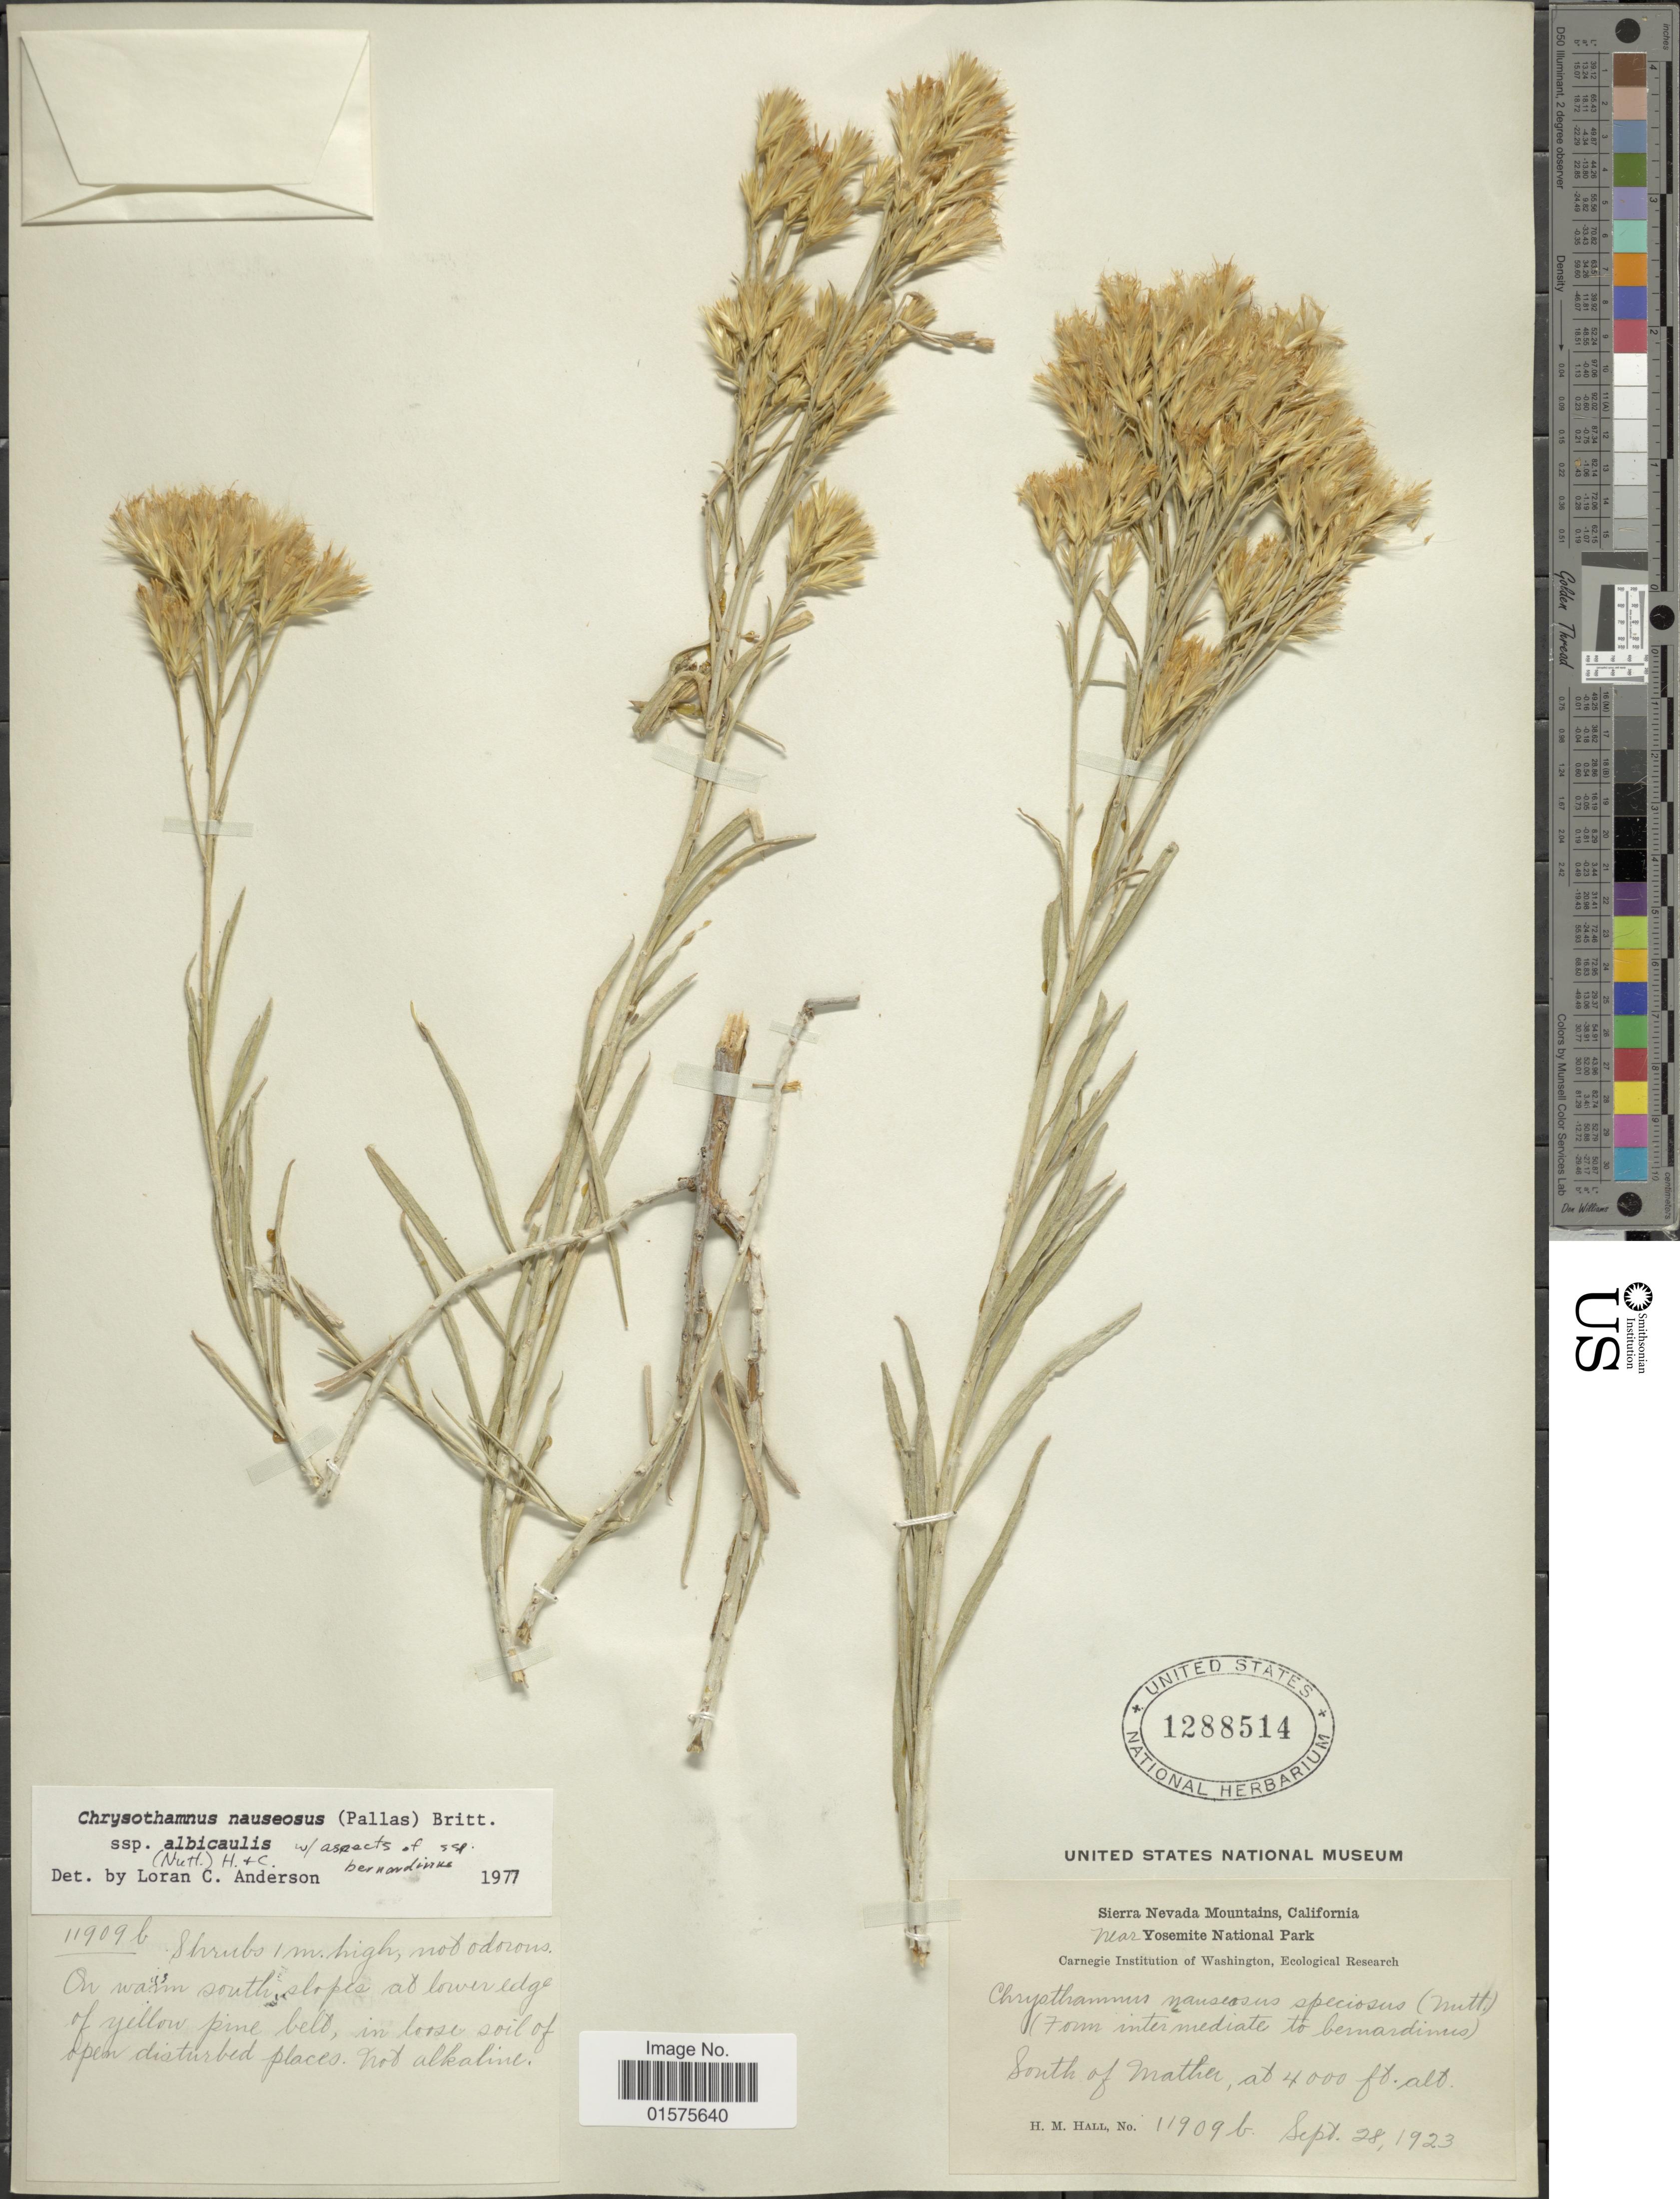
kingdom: Plantae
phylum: Tracheophyta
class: Magnoliopsida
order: Asterales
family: Asteraceae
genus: Ericameria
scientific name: Ericameria nauseosa var. speciosa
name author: (Nutt.) G.L. Nesom & G.I. Baird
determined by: Urbatsch, Lowell E., Curator (LSU), Louisiana State University (UNITED STATES)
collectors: H. M. Hall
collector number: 11909b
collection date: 1923-09-28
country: United States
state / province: California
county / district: Mariposa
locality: Sierra Nevada Mountains. Yosemite National Park. South of Mather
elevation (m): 1219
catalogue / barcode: US 1288514